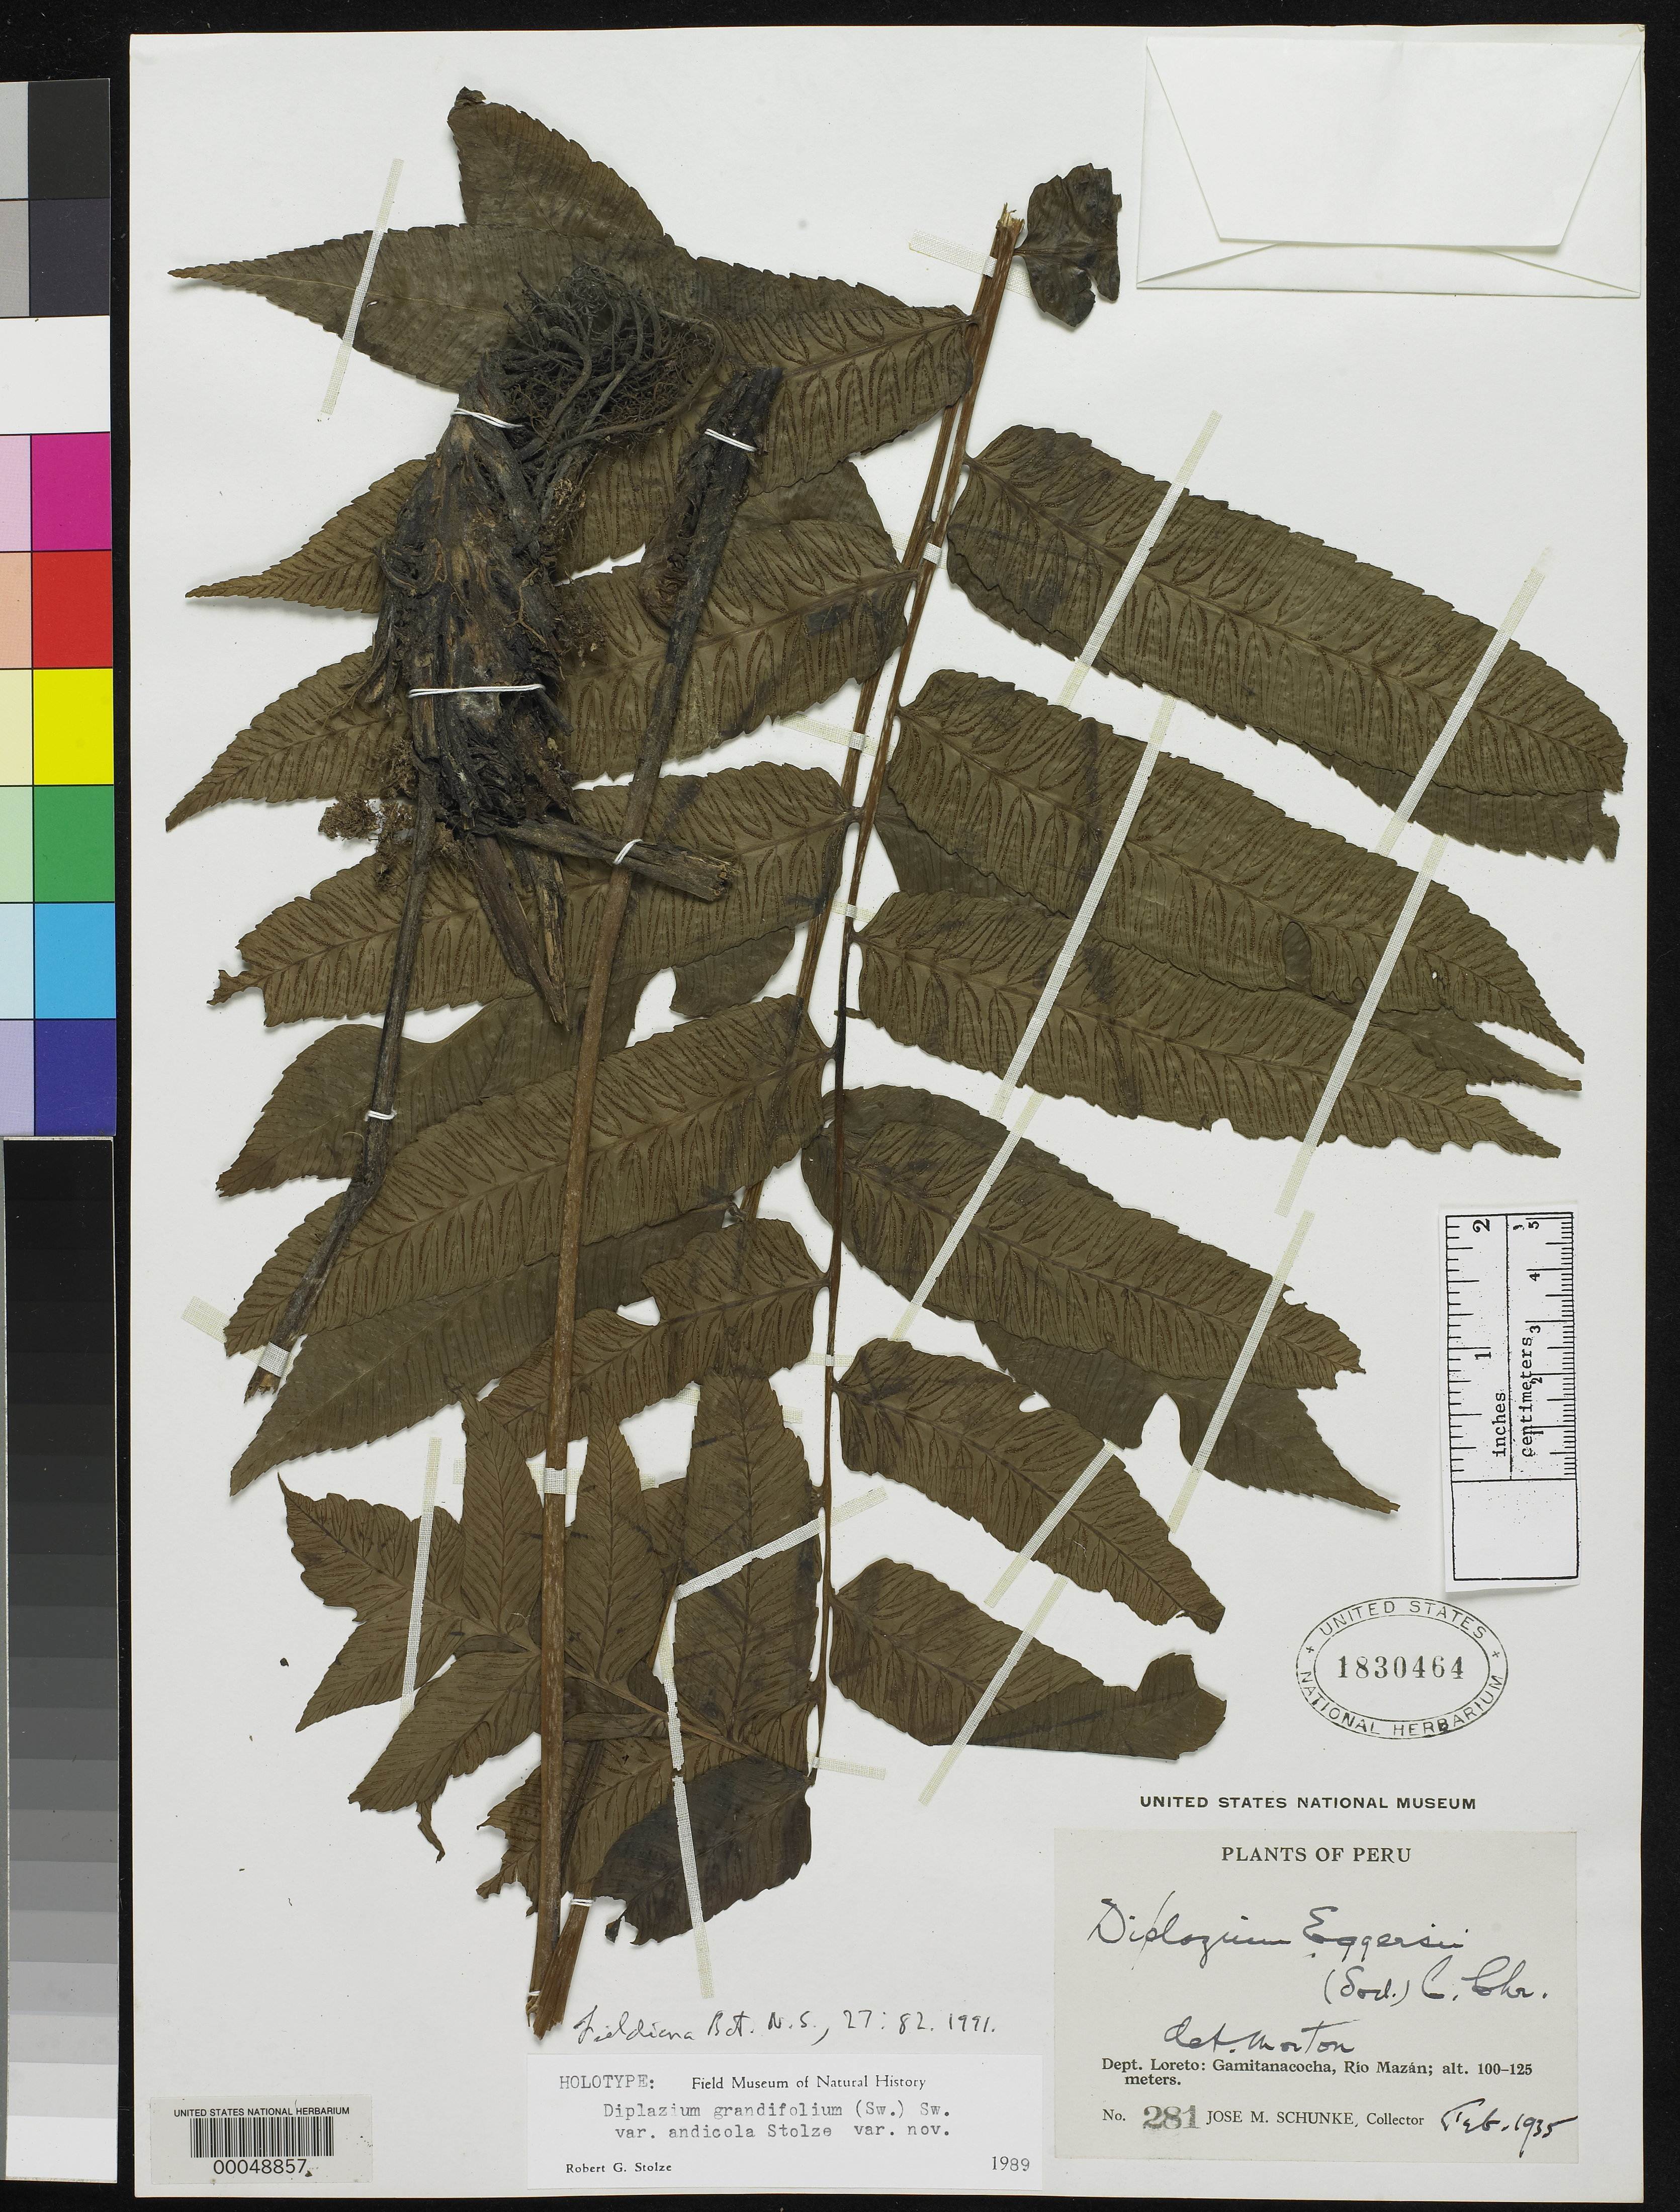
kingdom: Plantae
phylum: Tracheophyta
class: Polypodiopsida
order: Polypodiales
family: Athyriaceae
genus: Diplazium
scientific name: Diplazium grandifolium var. andicola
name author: Stolze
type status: Holotype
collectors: J. M. Schunke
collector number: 281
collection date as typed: Feb 1935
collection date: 1935-02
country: Peru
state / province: Loreto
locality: Gamitanacocha, Rio Mazan.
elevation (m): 100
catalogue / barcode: US 1830464